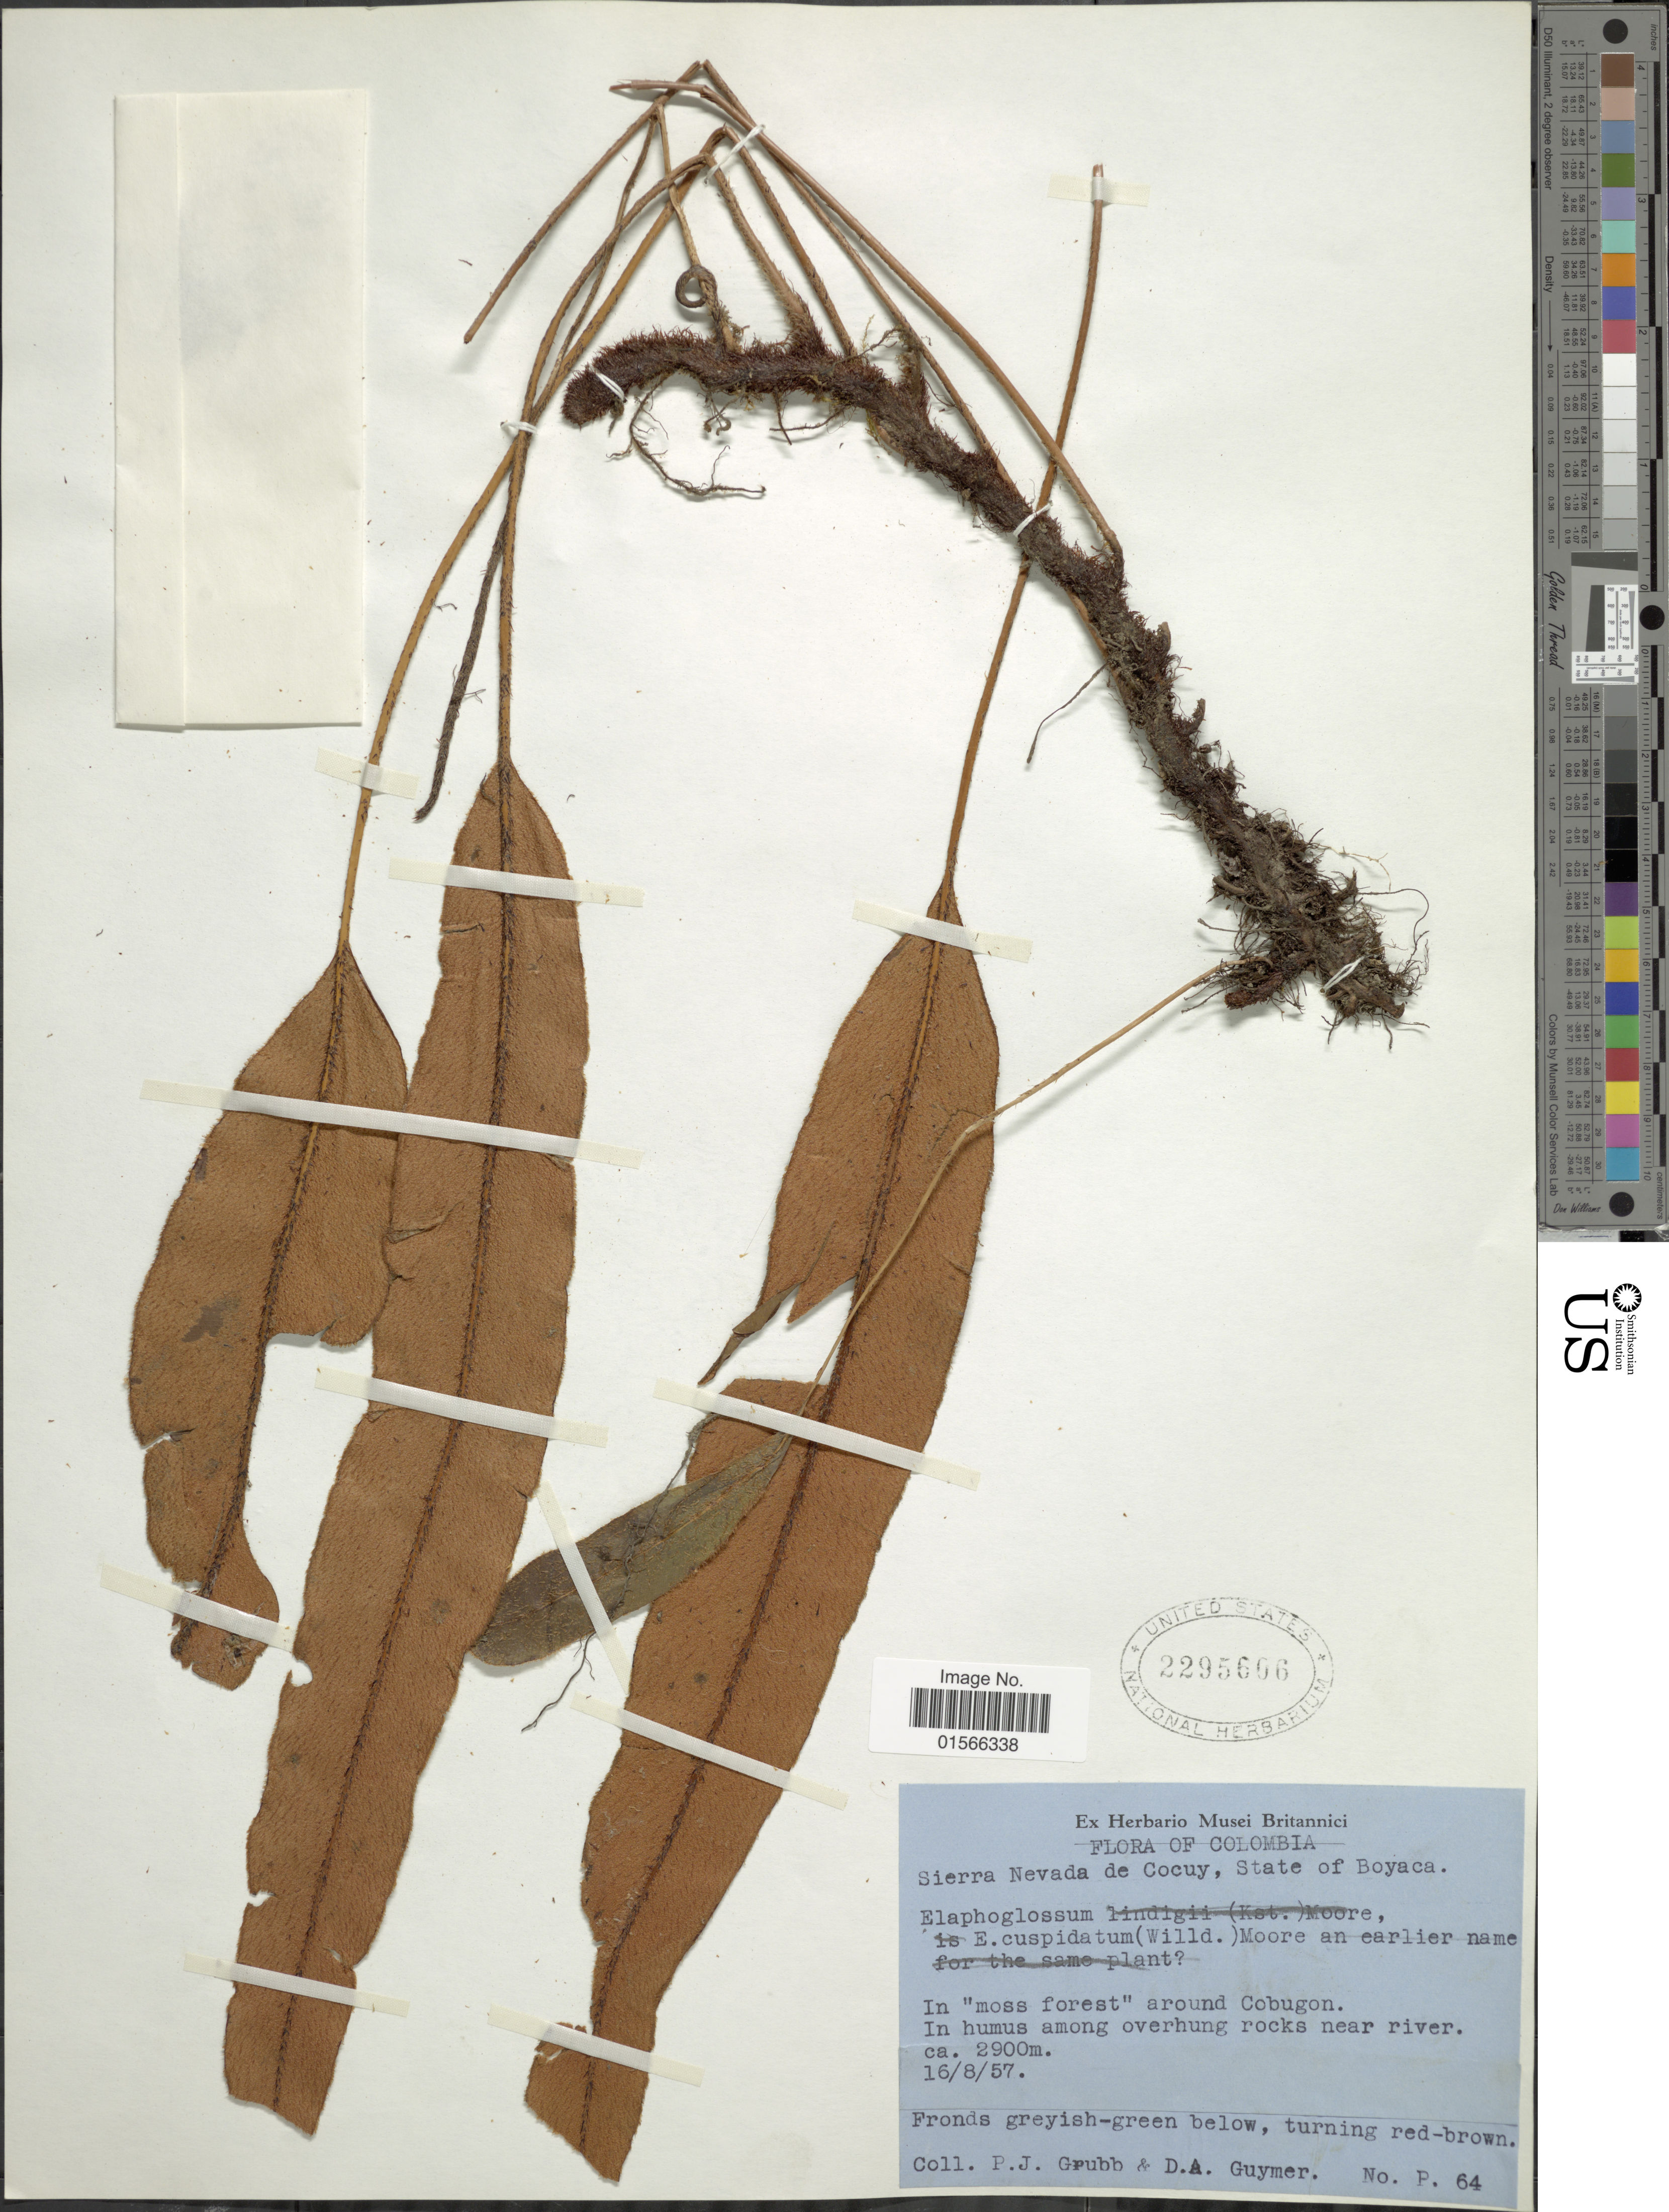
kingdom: Plantae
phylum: Tracheophyta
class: Polypodiopsida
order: Polypodiales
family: Dryopteridaceae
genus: Elaphoglossum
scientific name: Elaphoglossum cuspidatum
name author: (Willd.) T. Moore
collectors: P. J. Grubb & D. Guymer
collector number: P. 64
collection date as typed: Transcribed d/m/y: 16/8/57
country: Colombia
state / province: Boyacá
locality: Sierra Nevada de cocuy, in 'moss forest' around Cobugon. In humus among overhung rocks near river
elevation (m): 2900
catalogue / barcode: US 2295606